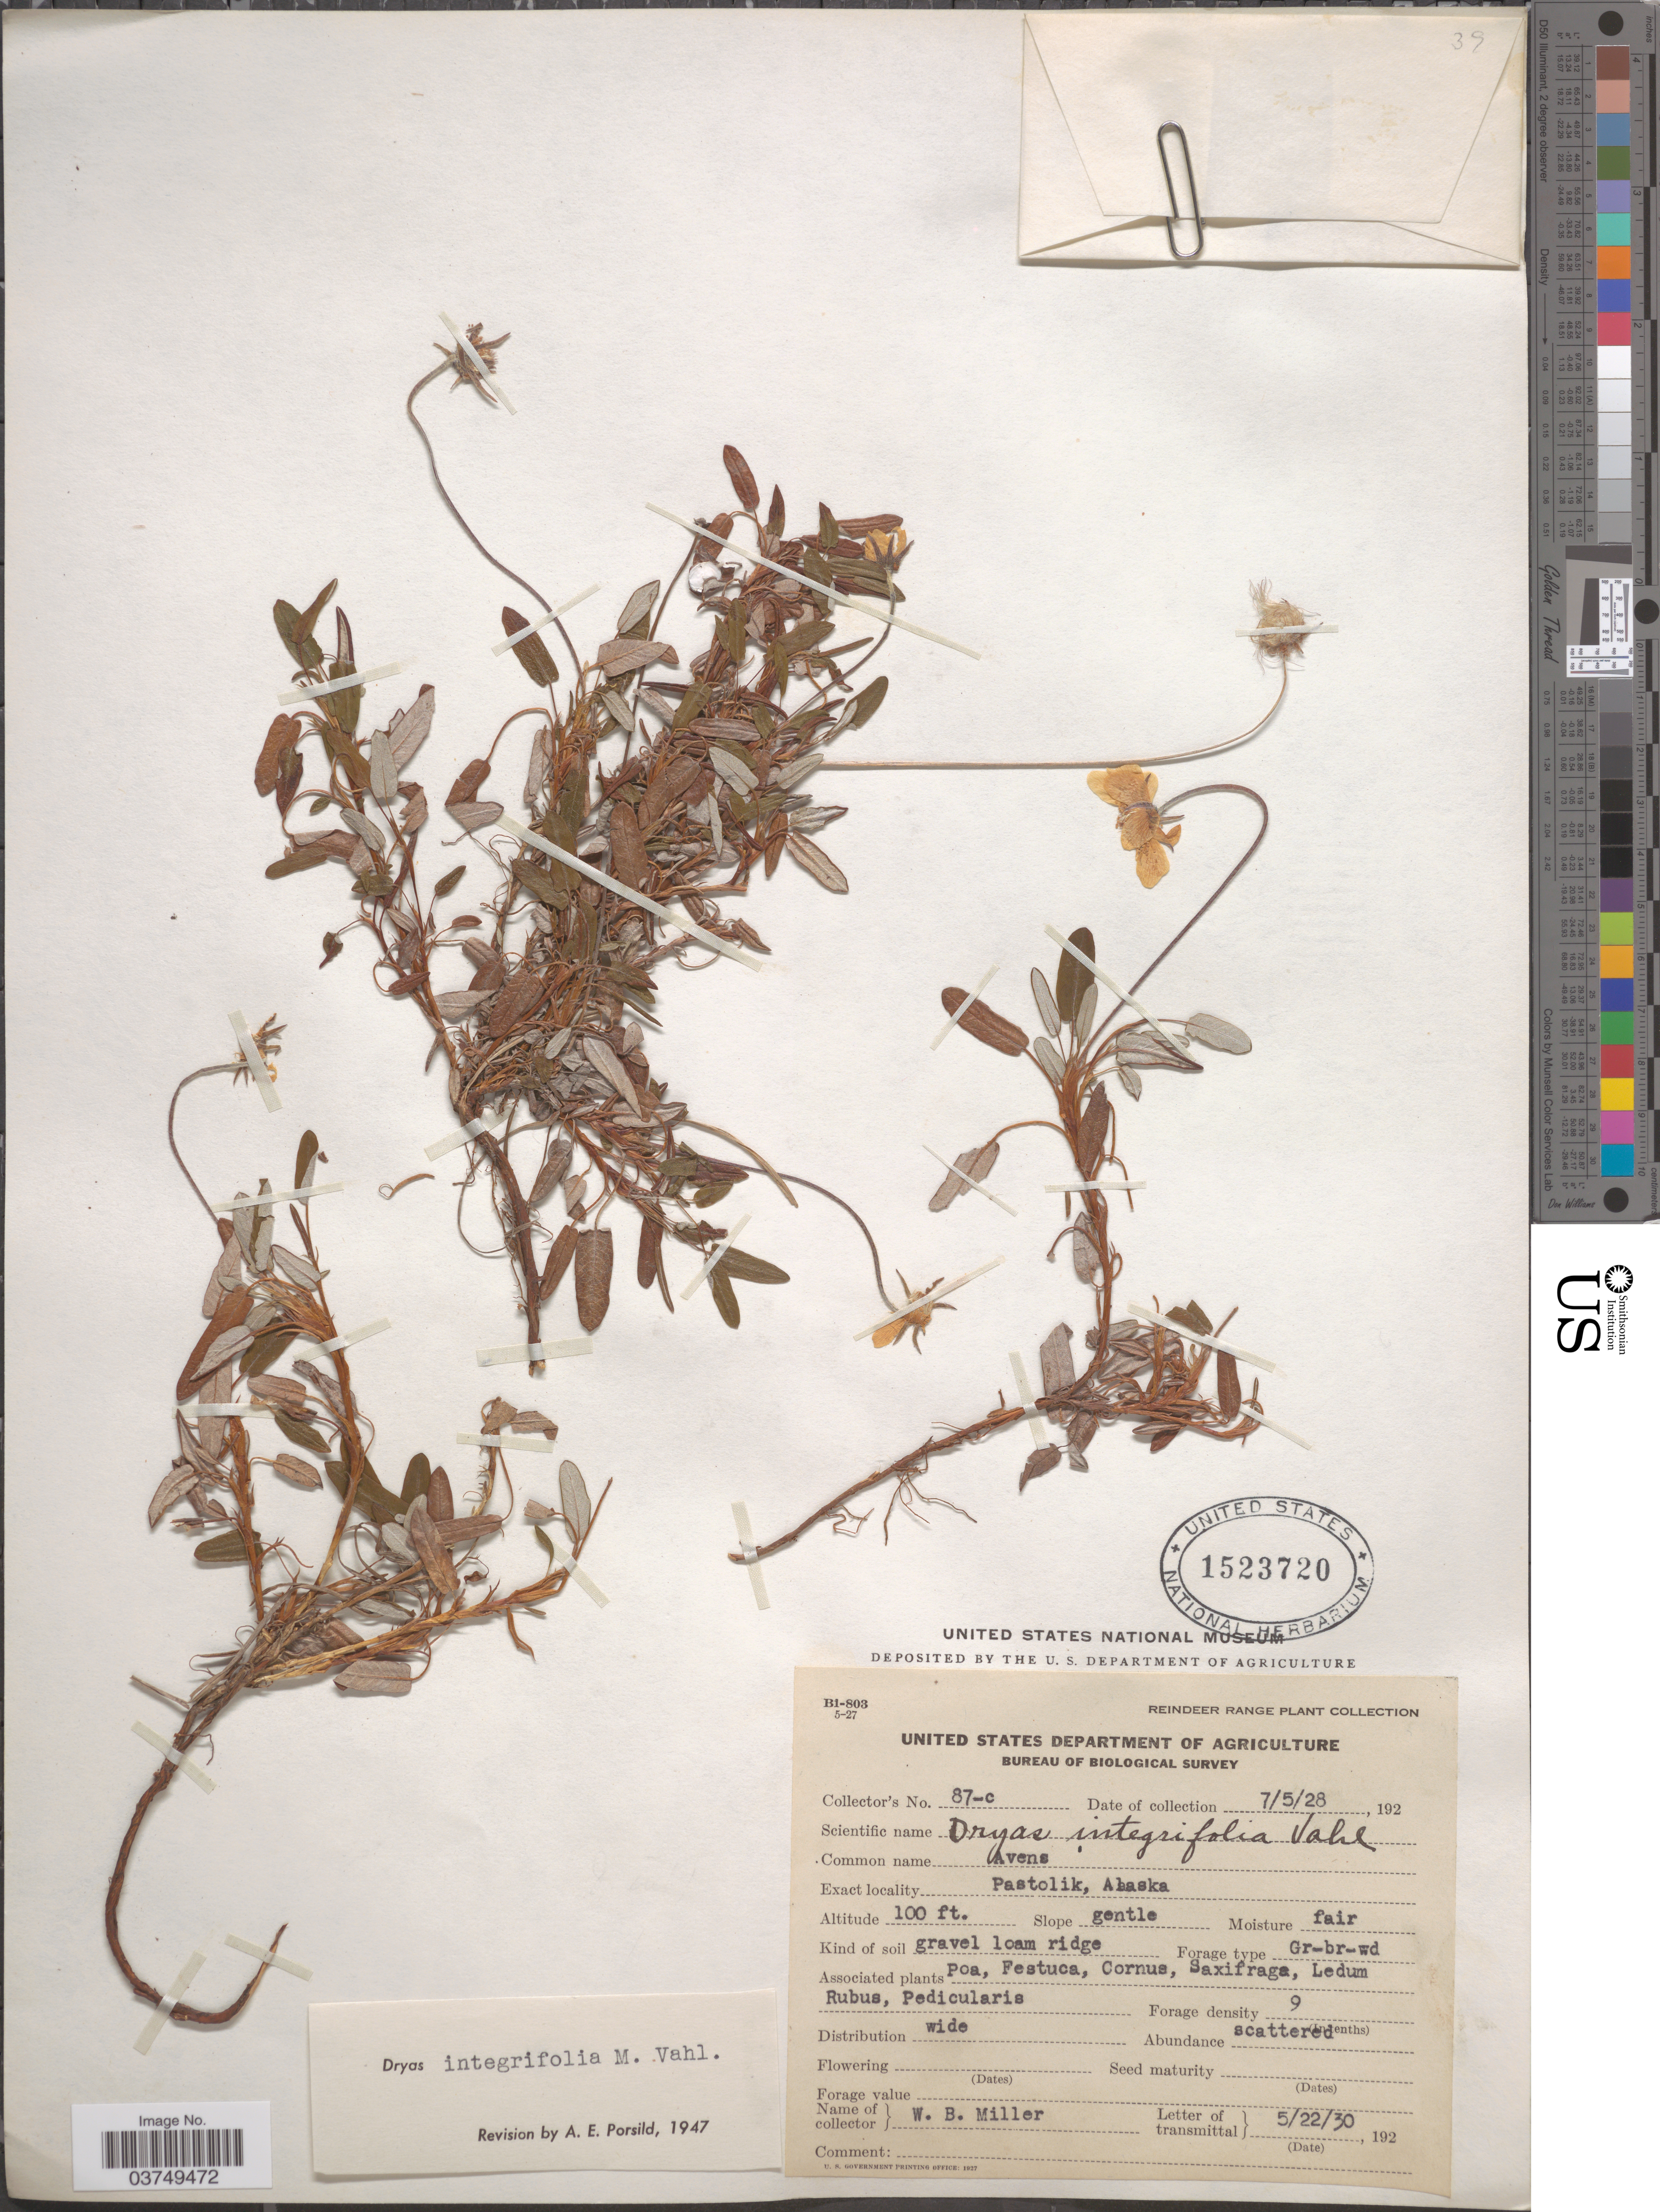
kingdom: Plantae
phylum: Tracheophyta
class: Magnoliopsida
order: Rosales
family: Rosaceae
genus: Dryas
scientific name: Dryas integrifolia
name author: Vahl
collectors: W. Miller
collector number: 87c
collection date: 1928-07-05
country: United States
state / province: Alaska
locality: Pastolik.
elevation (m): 30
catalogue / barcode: US 1523720